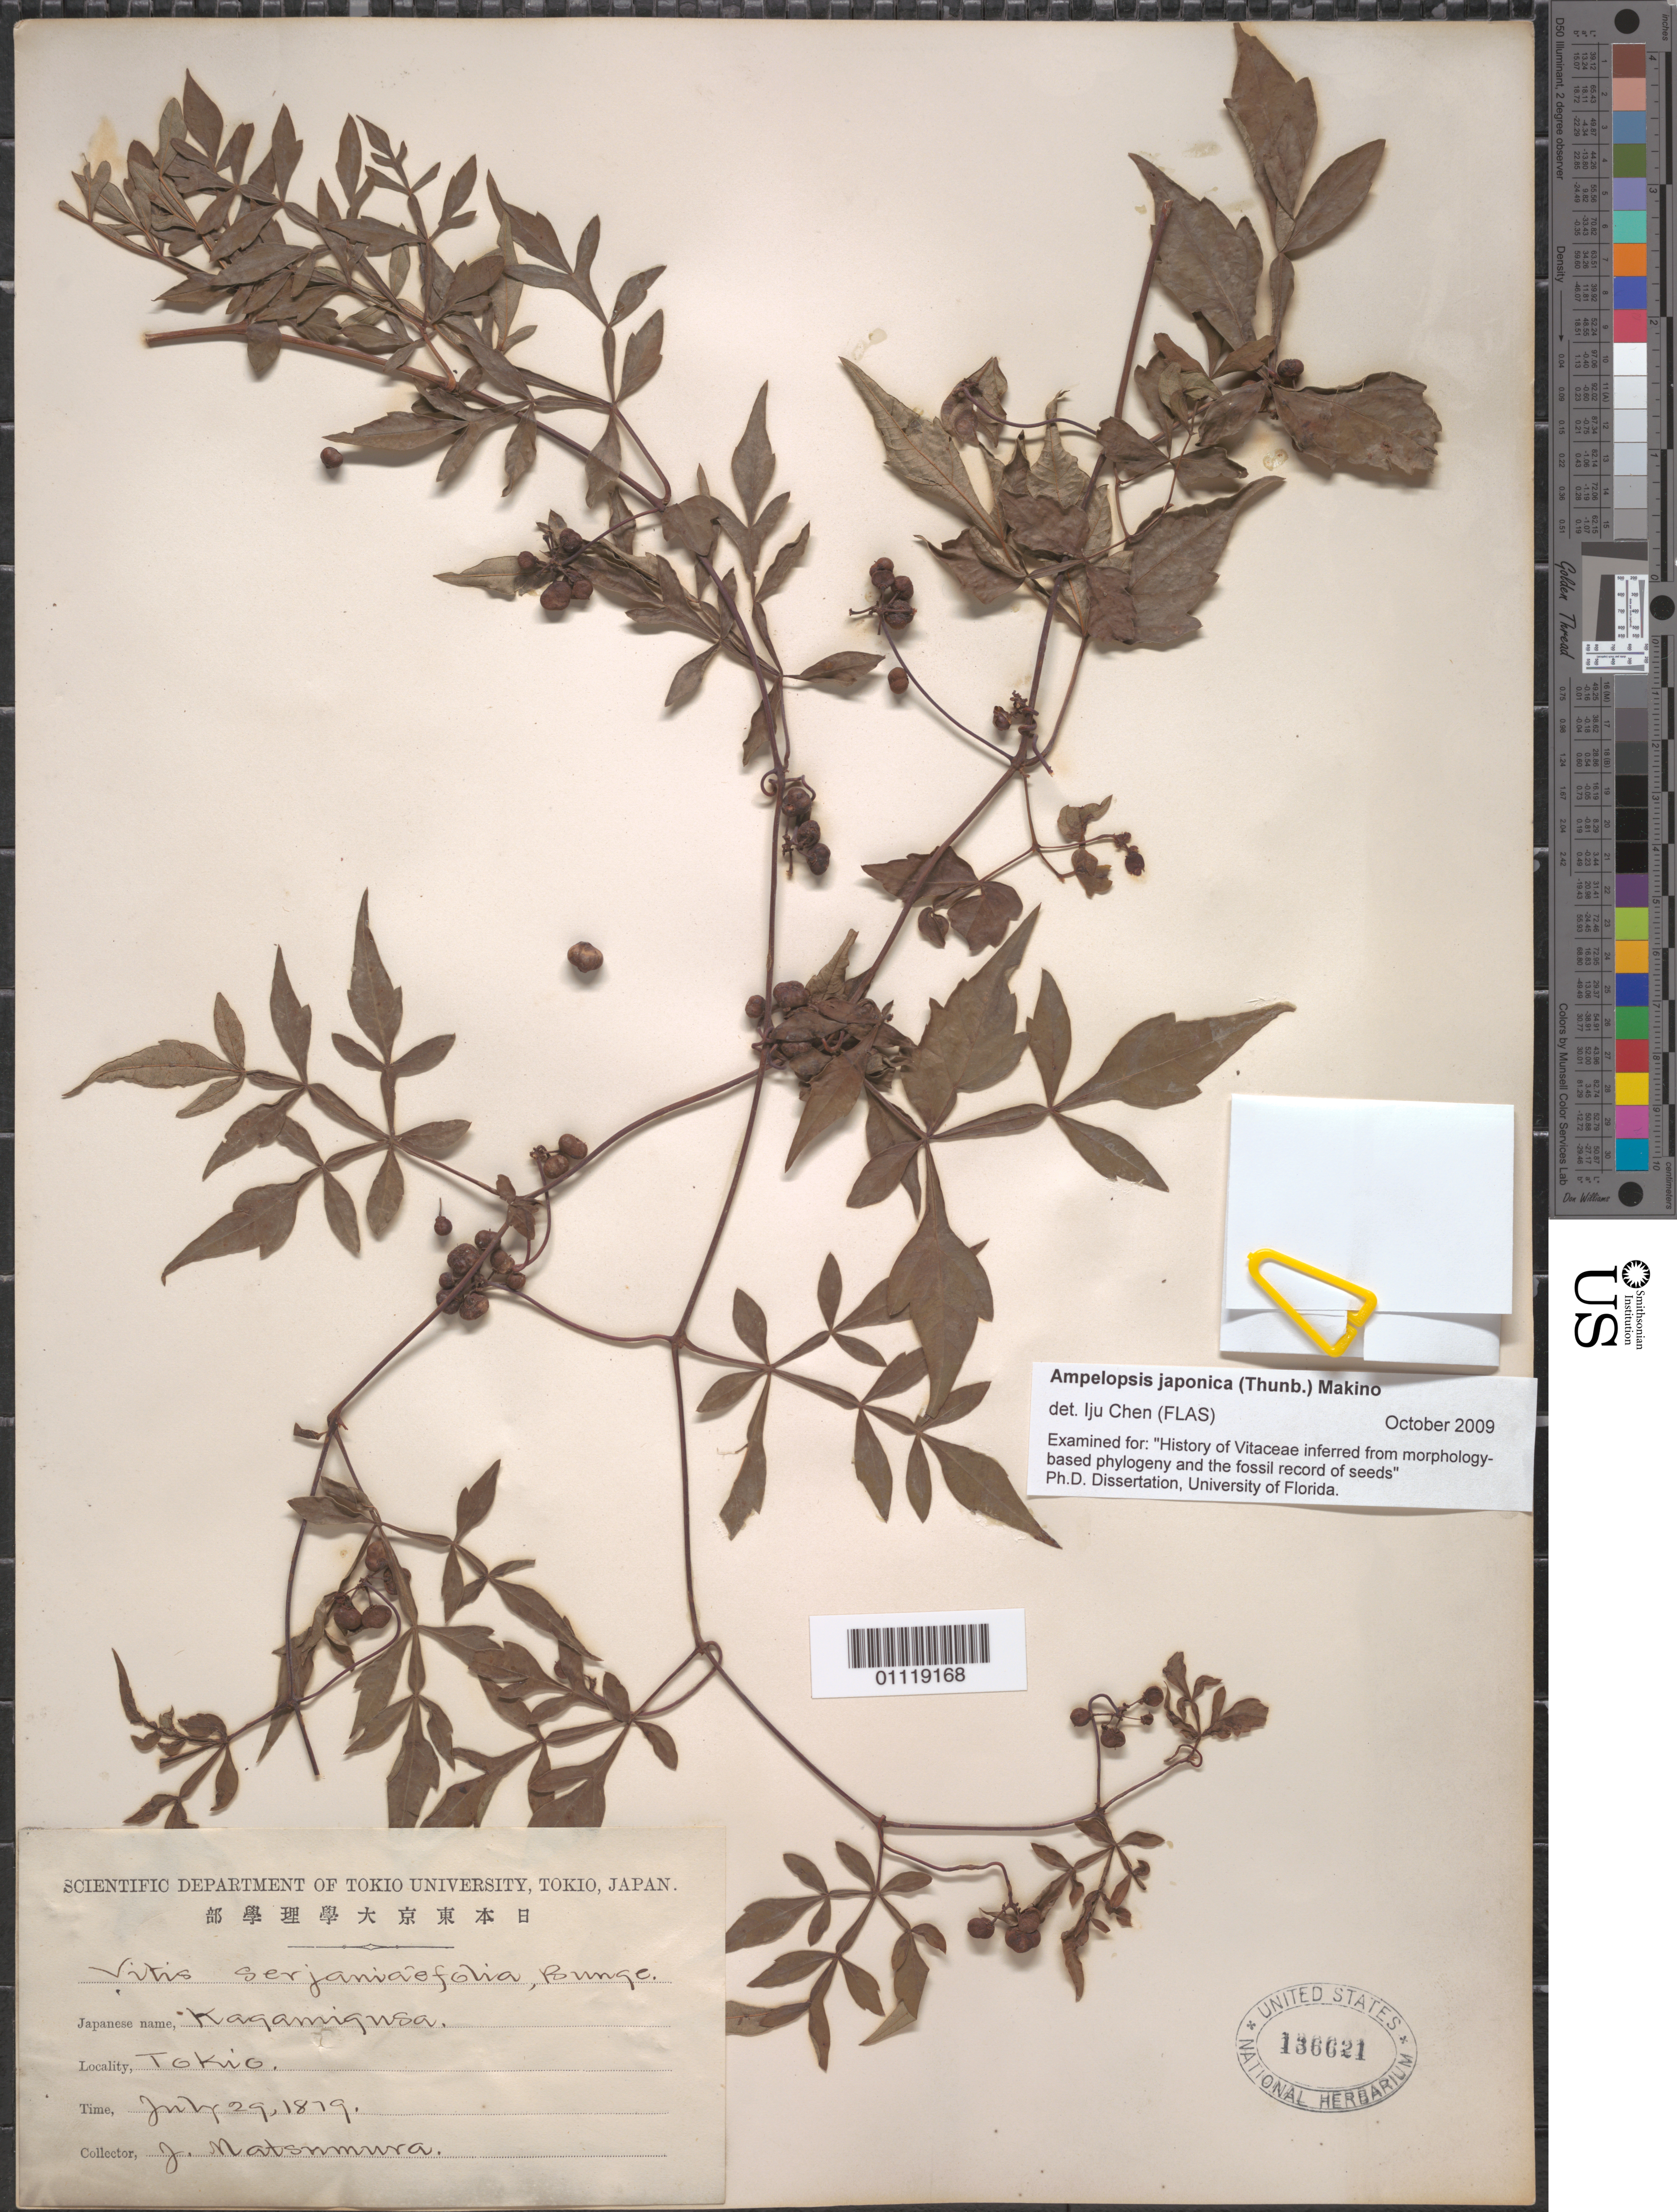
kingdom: Plantae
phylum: Tracheophyta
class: Magnoliopsida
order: Vitales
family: Vitaceae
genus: Ampelopsis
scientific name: Ampelopsis japonica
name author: (Thunb.) Makino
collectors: J. Matsumura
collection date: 1879-07-29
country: Japan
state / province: Tokyo, Federal City of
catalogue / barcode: US 136621